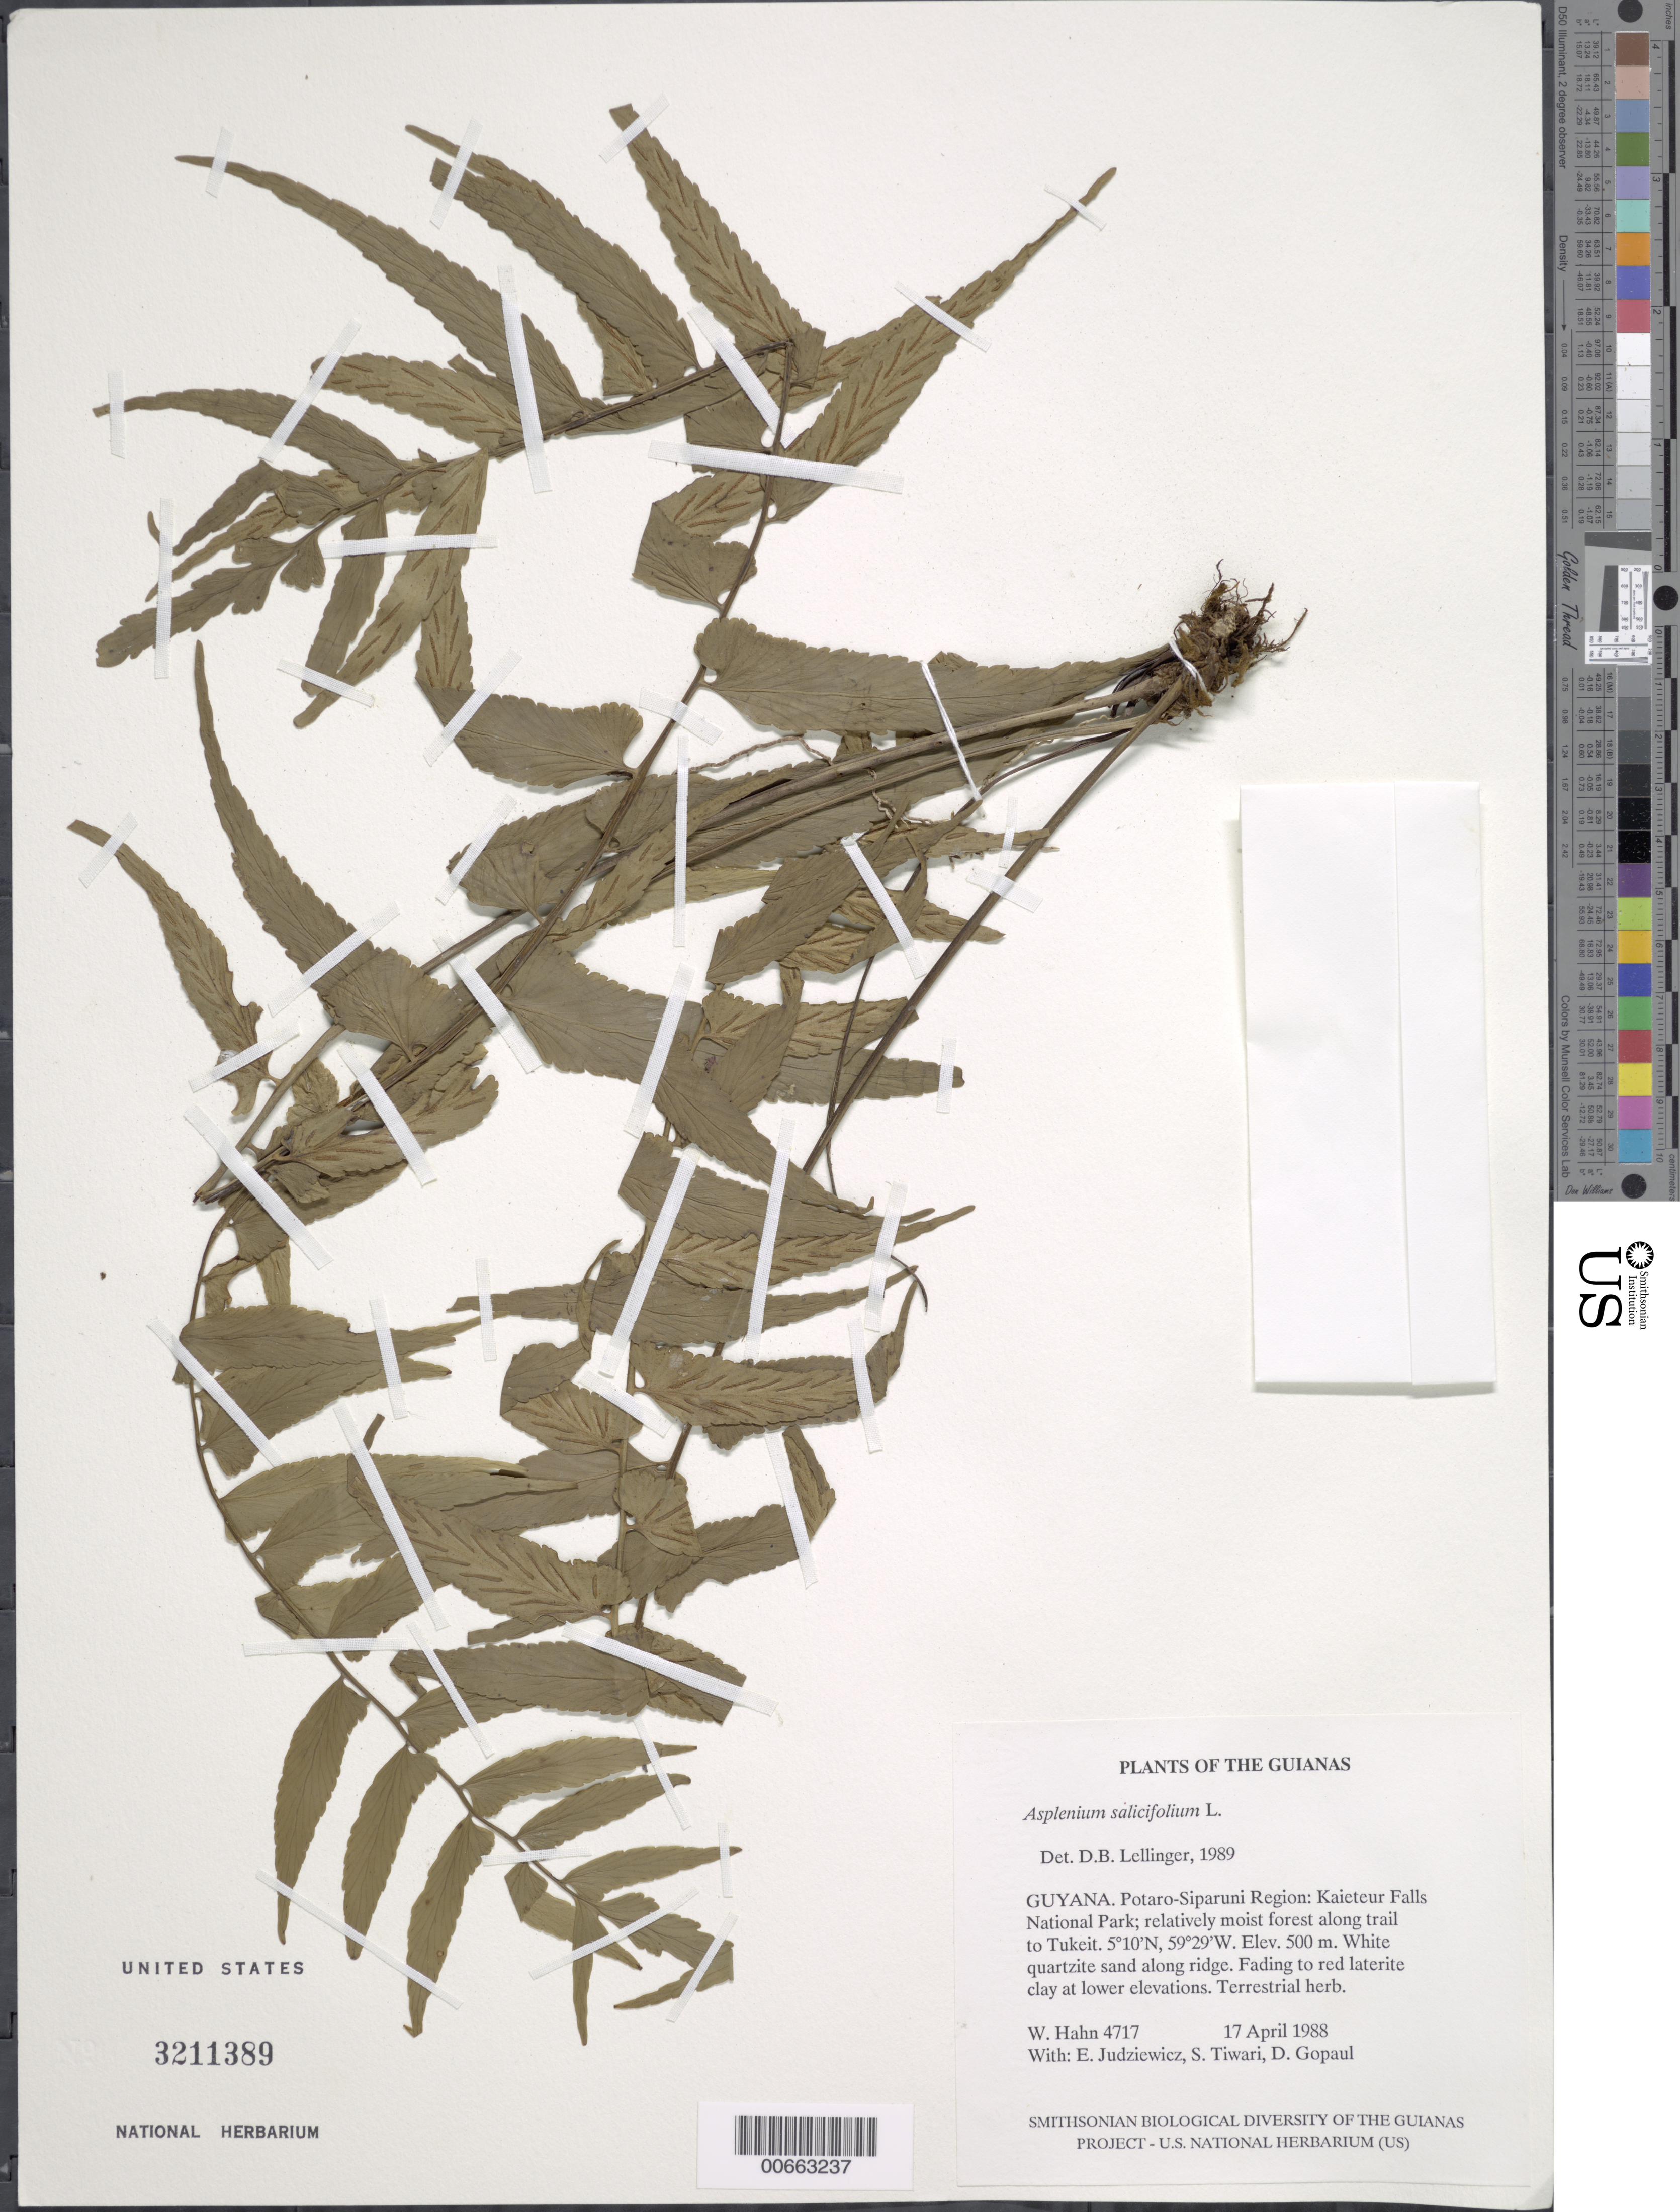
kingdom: Plantae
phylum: Tracheophyta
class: Polypodiopsida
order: Polypodiales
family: Aspleniaceae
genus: Asplenium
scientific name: Asplenium salicifolium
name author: L.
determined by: Lellinger, David B., (BOT), Smithsonian Institution - National Museum of Natural History (UNITED STATES)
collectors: W. Hahn, E. J. Judziewicz, S. Tiwari & D. Gopaul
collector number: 4717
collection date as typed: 17 April 1988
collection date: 1988-04-17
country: Guyana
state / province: Potaro-Siparuni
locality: Kaieteur Falls National Park; along trail to Tukeit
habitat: Relatively moist forest. White quartzite sand along ridge fading to red laterite clay at lower elevations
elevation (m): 500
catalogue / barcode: US 3211389